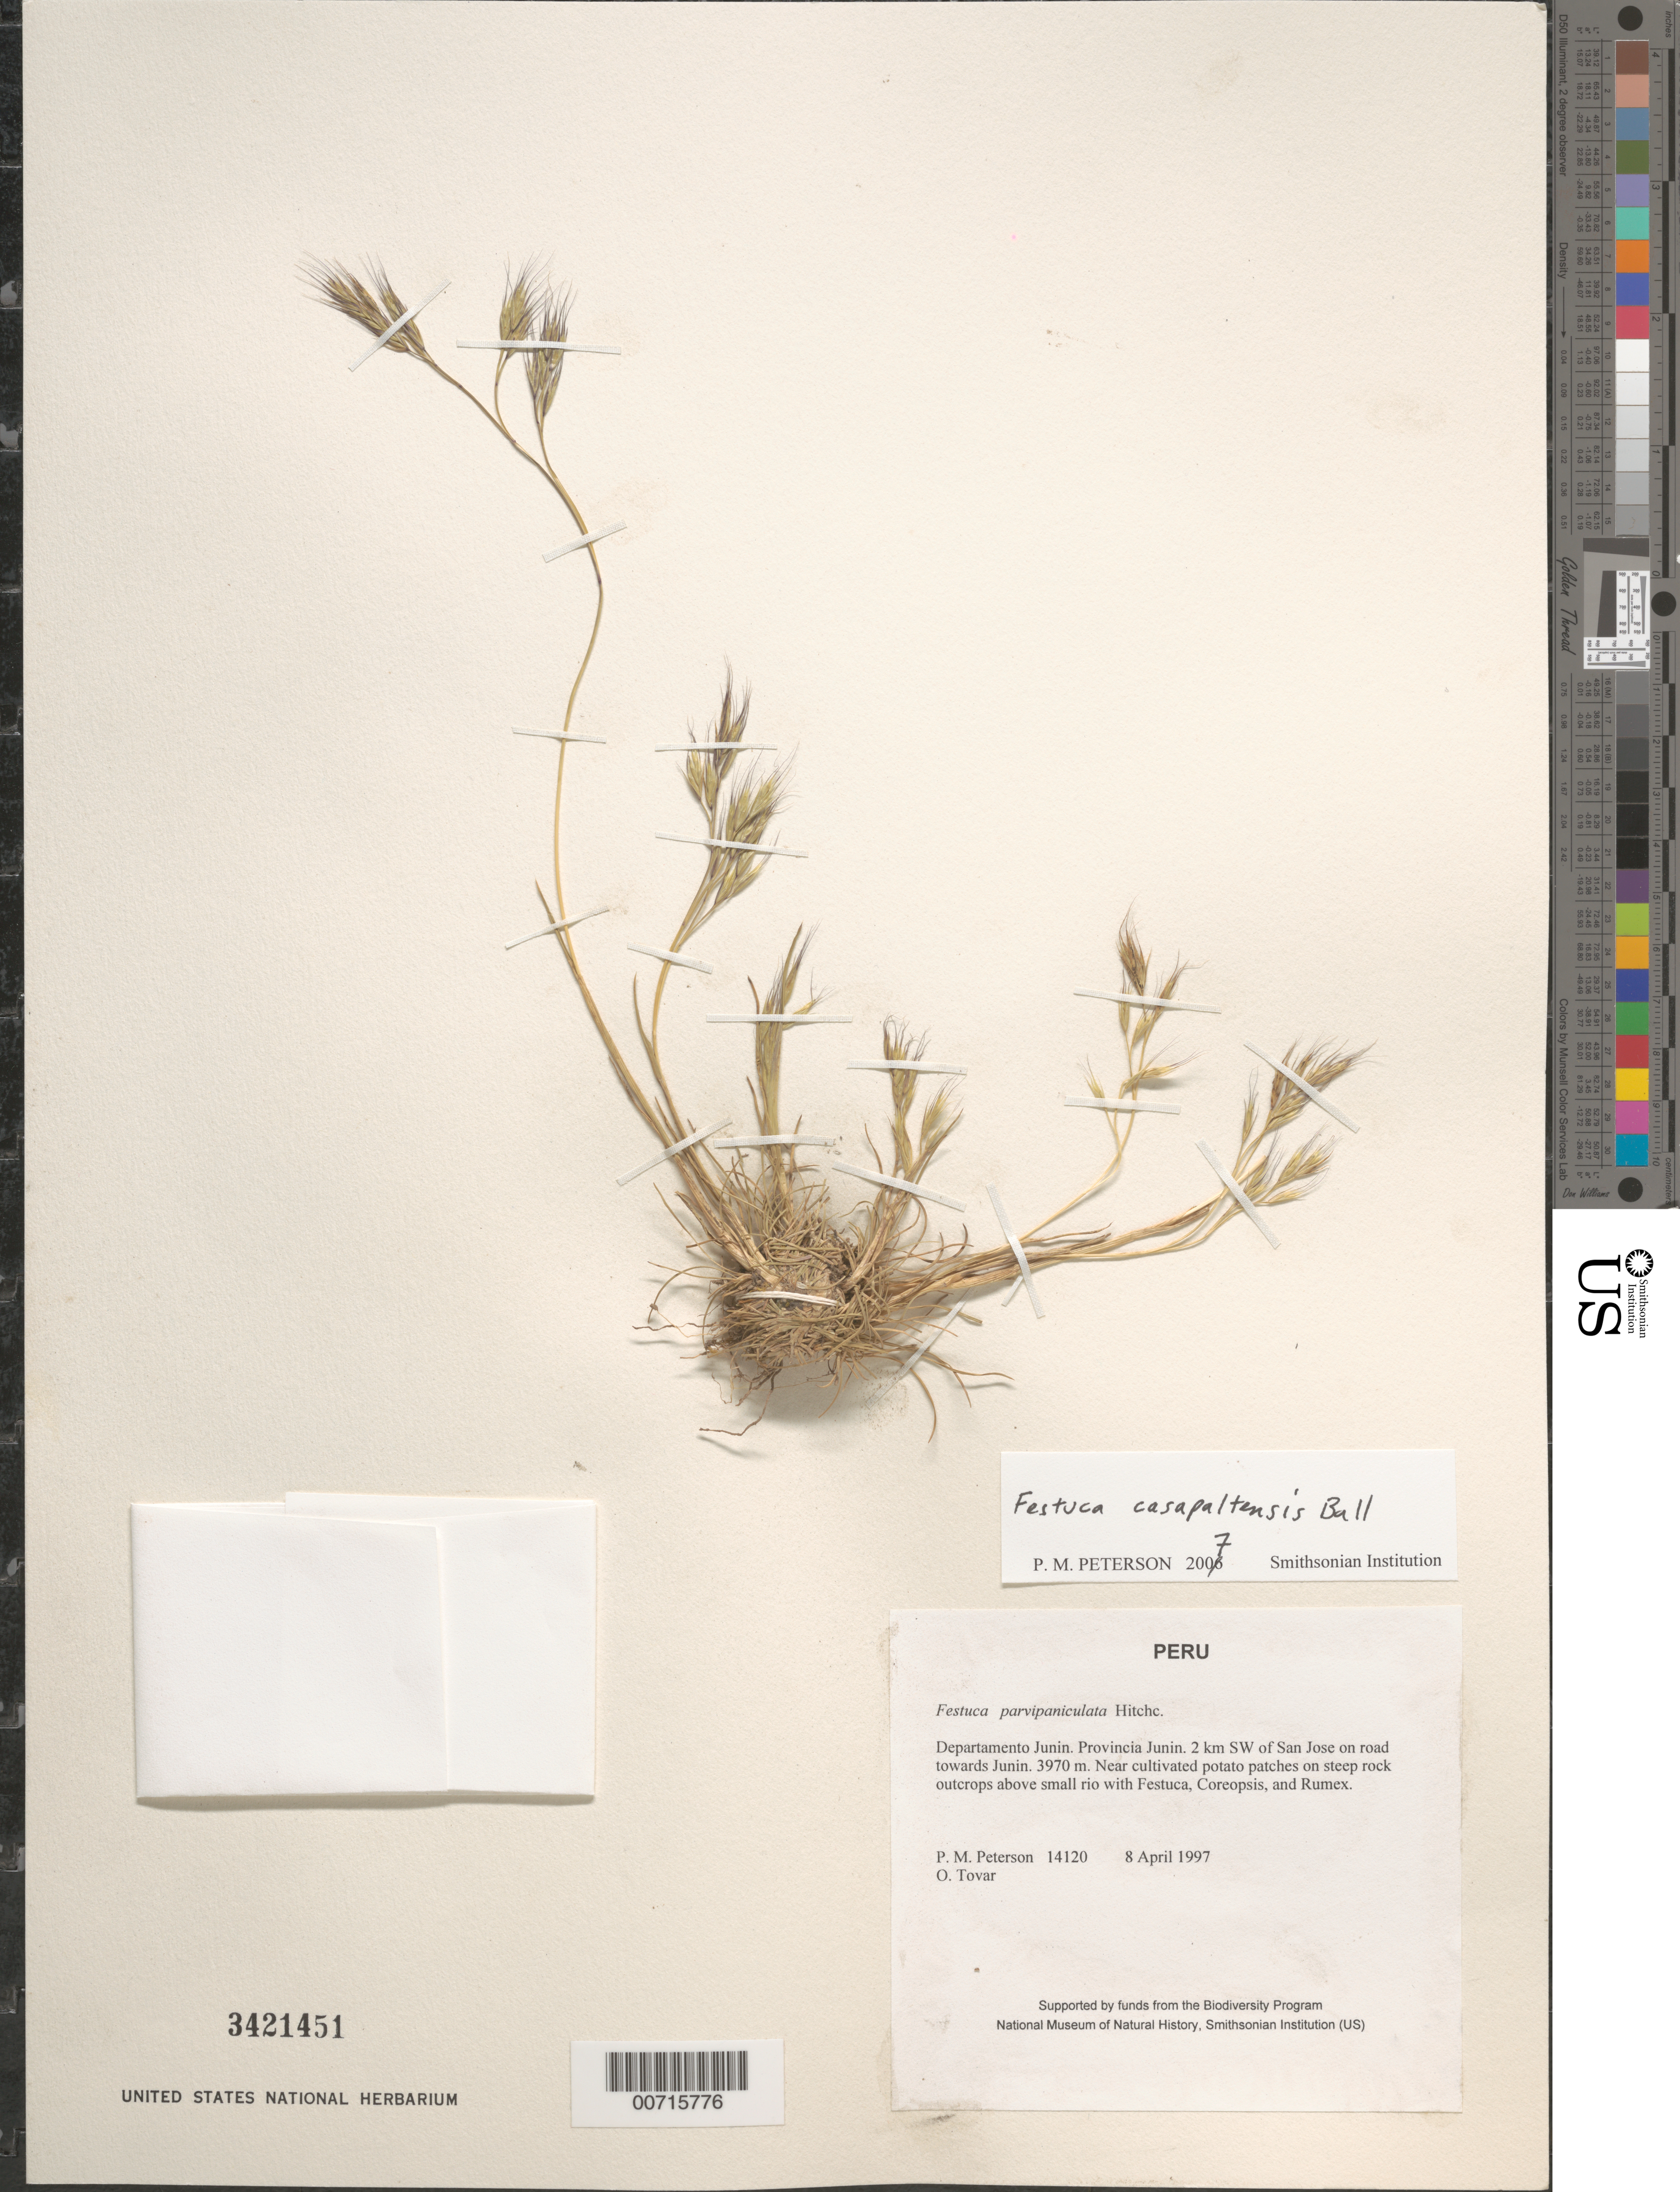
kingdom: Plantae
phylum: Tracheophyta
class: Liliopsida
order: Poales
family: Poaceae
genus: Festuca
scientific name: Festuca casapaltensis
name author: Ball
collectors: P. M. Peterson & Ó. Tovar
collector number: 14120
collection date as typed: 08 Apr 1997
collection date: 1997-04-08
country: Peru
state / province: Junín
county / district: Junín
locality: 2 km SW of San Jose on road towards Junin.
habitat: Near cultivated potato patches on steep rock outcrops above small rio with Festuca, Coreopsis, and Rumex.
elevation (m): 3970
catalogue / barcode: US 3421451